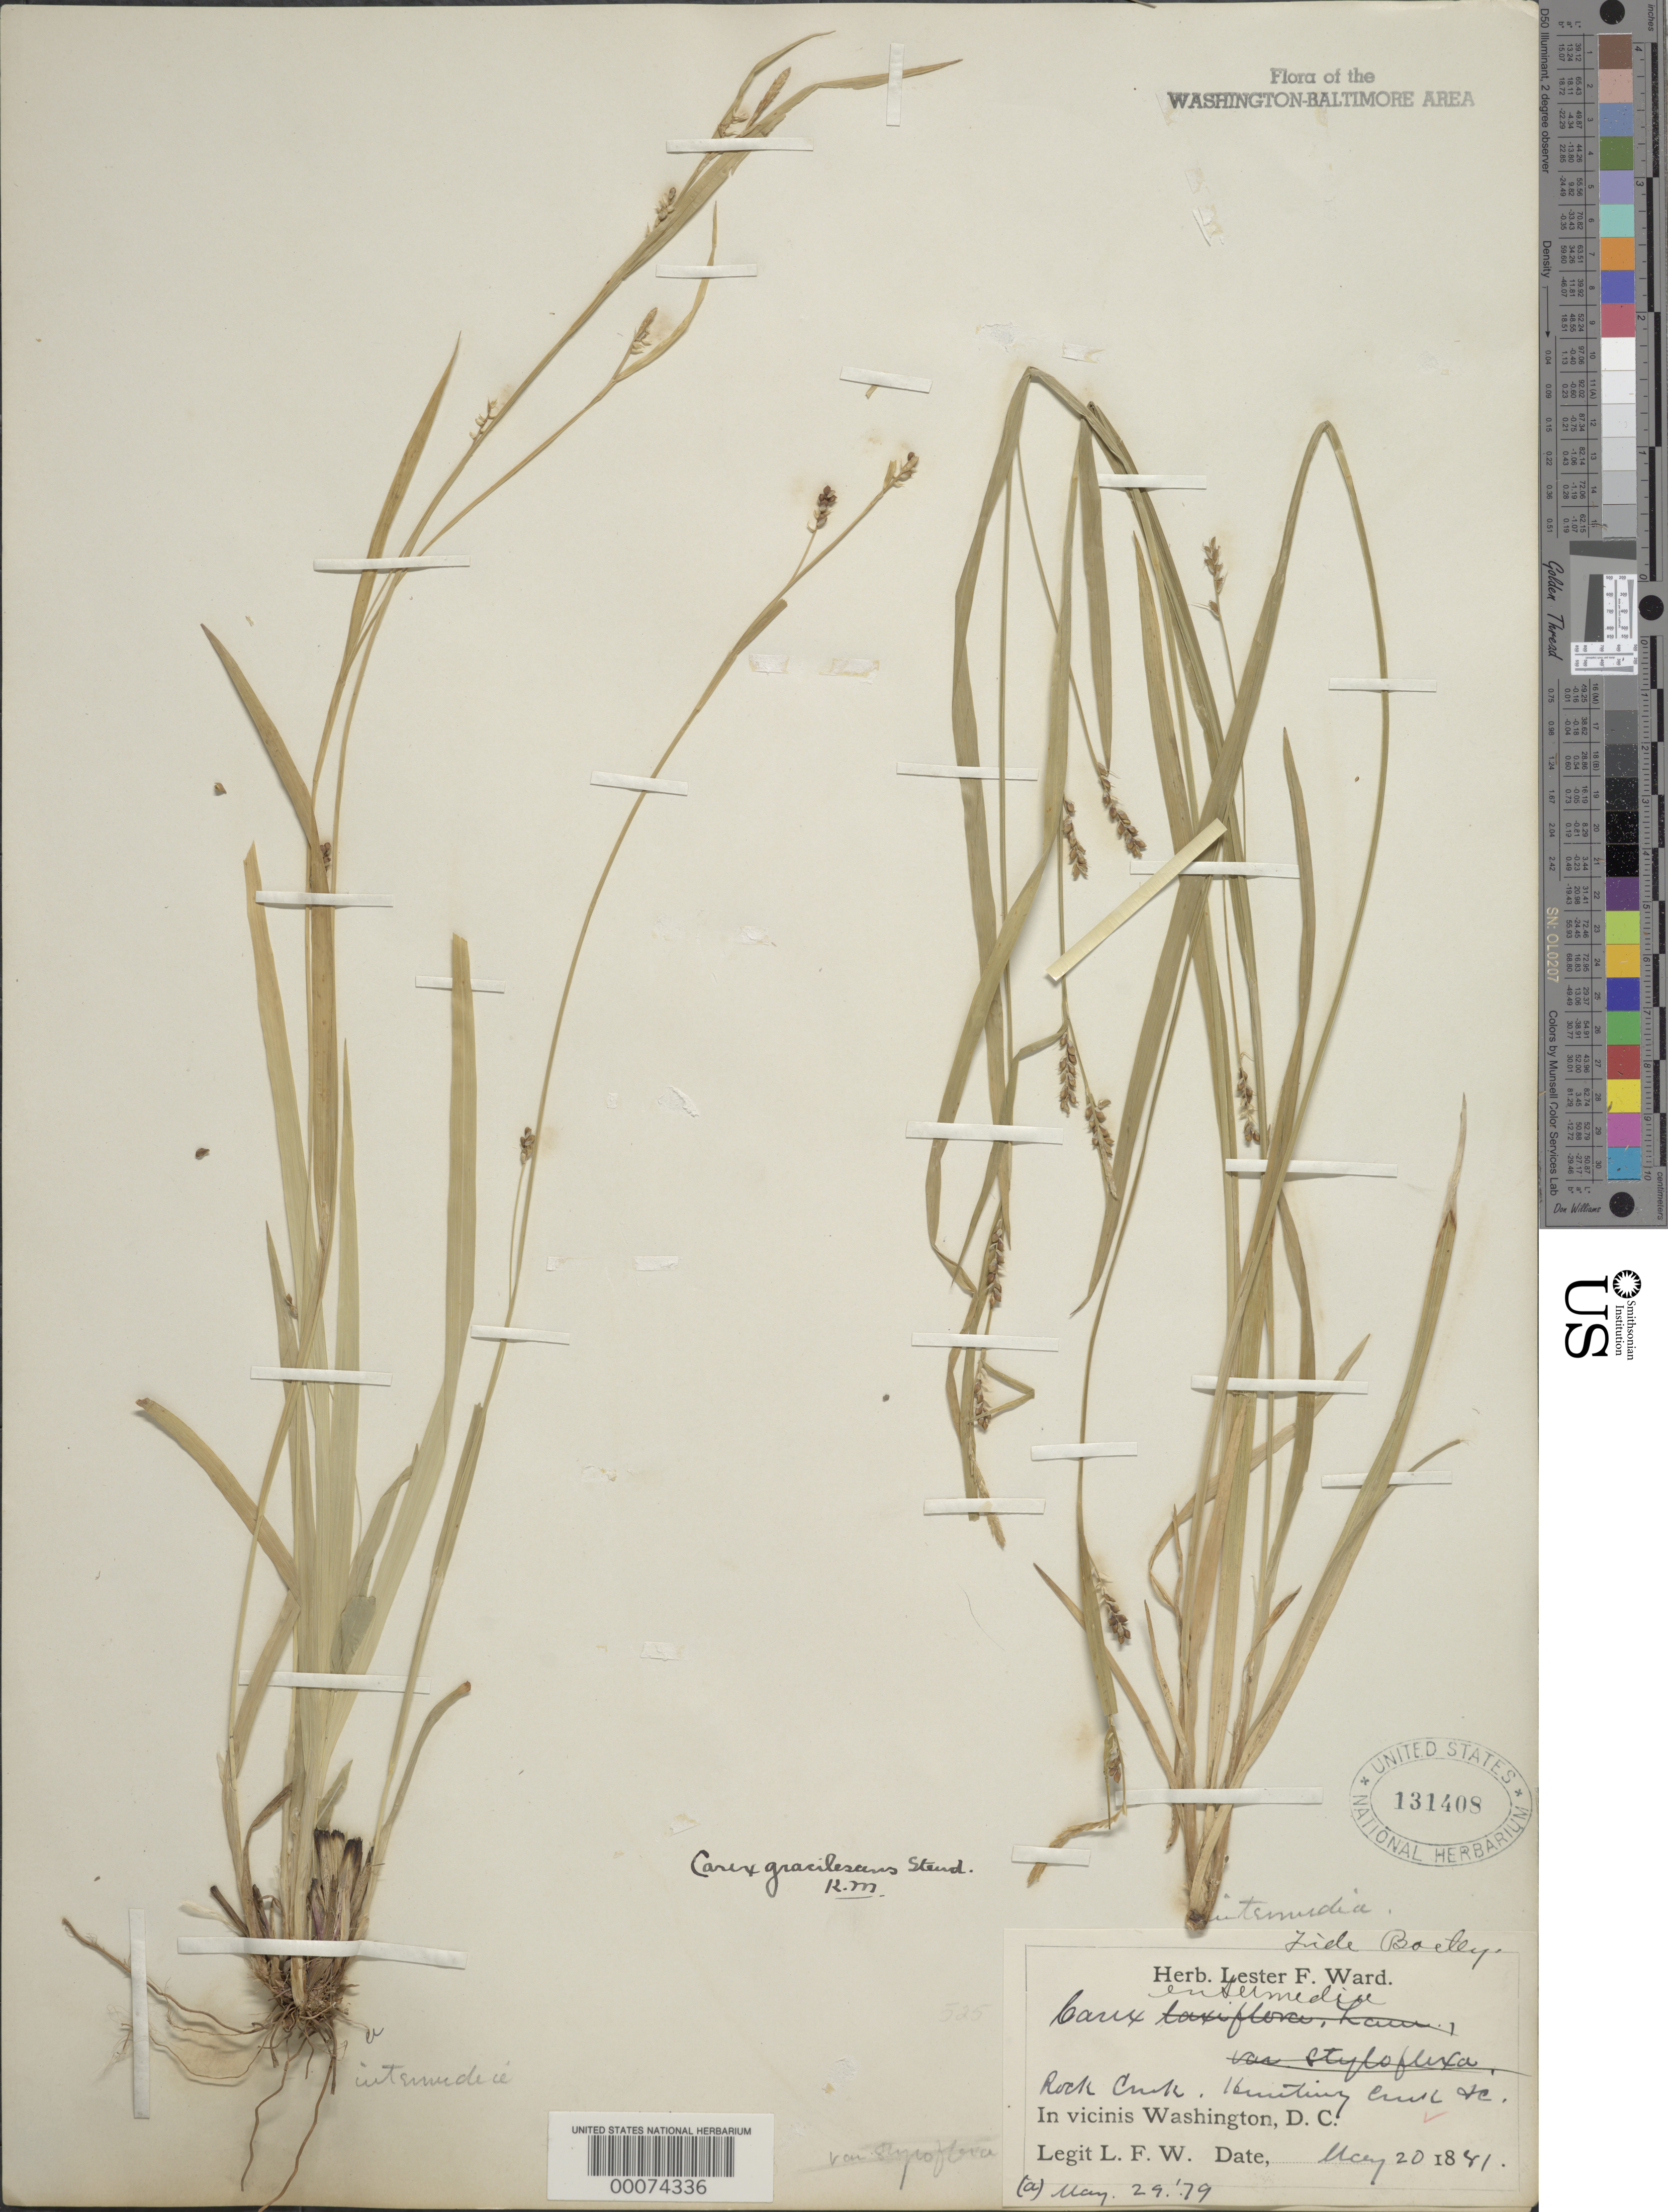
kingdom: Plantae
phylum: Tracheophyta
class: Liliopsida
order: Poales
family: Cyperaceae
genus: Carex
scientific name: Carex gracilescens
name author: Steud.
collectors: L. F. Ward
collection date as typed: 20 May 1881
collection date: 1881-05-20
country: United States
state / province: Virginia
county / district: Fairfax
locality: Hunting Creek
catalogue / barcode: US 131408